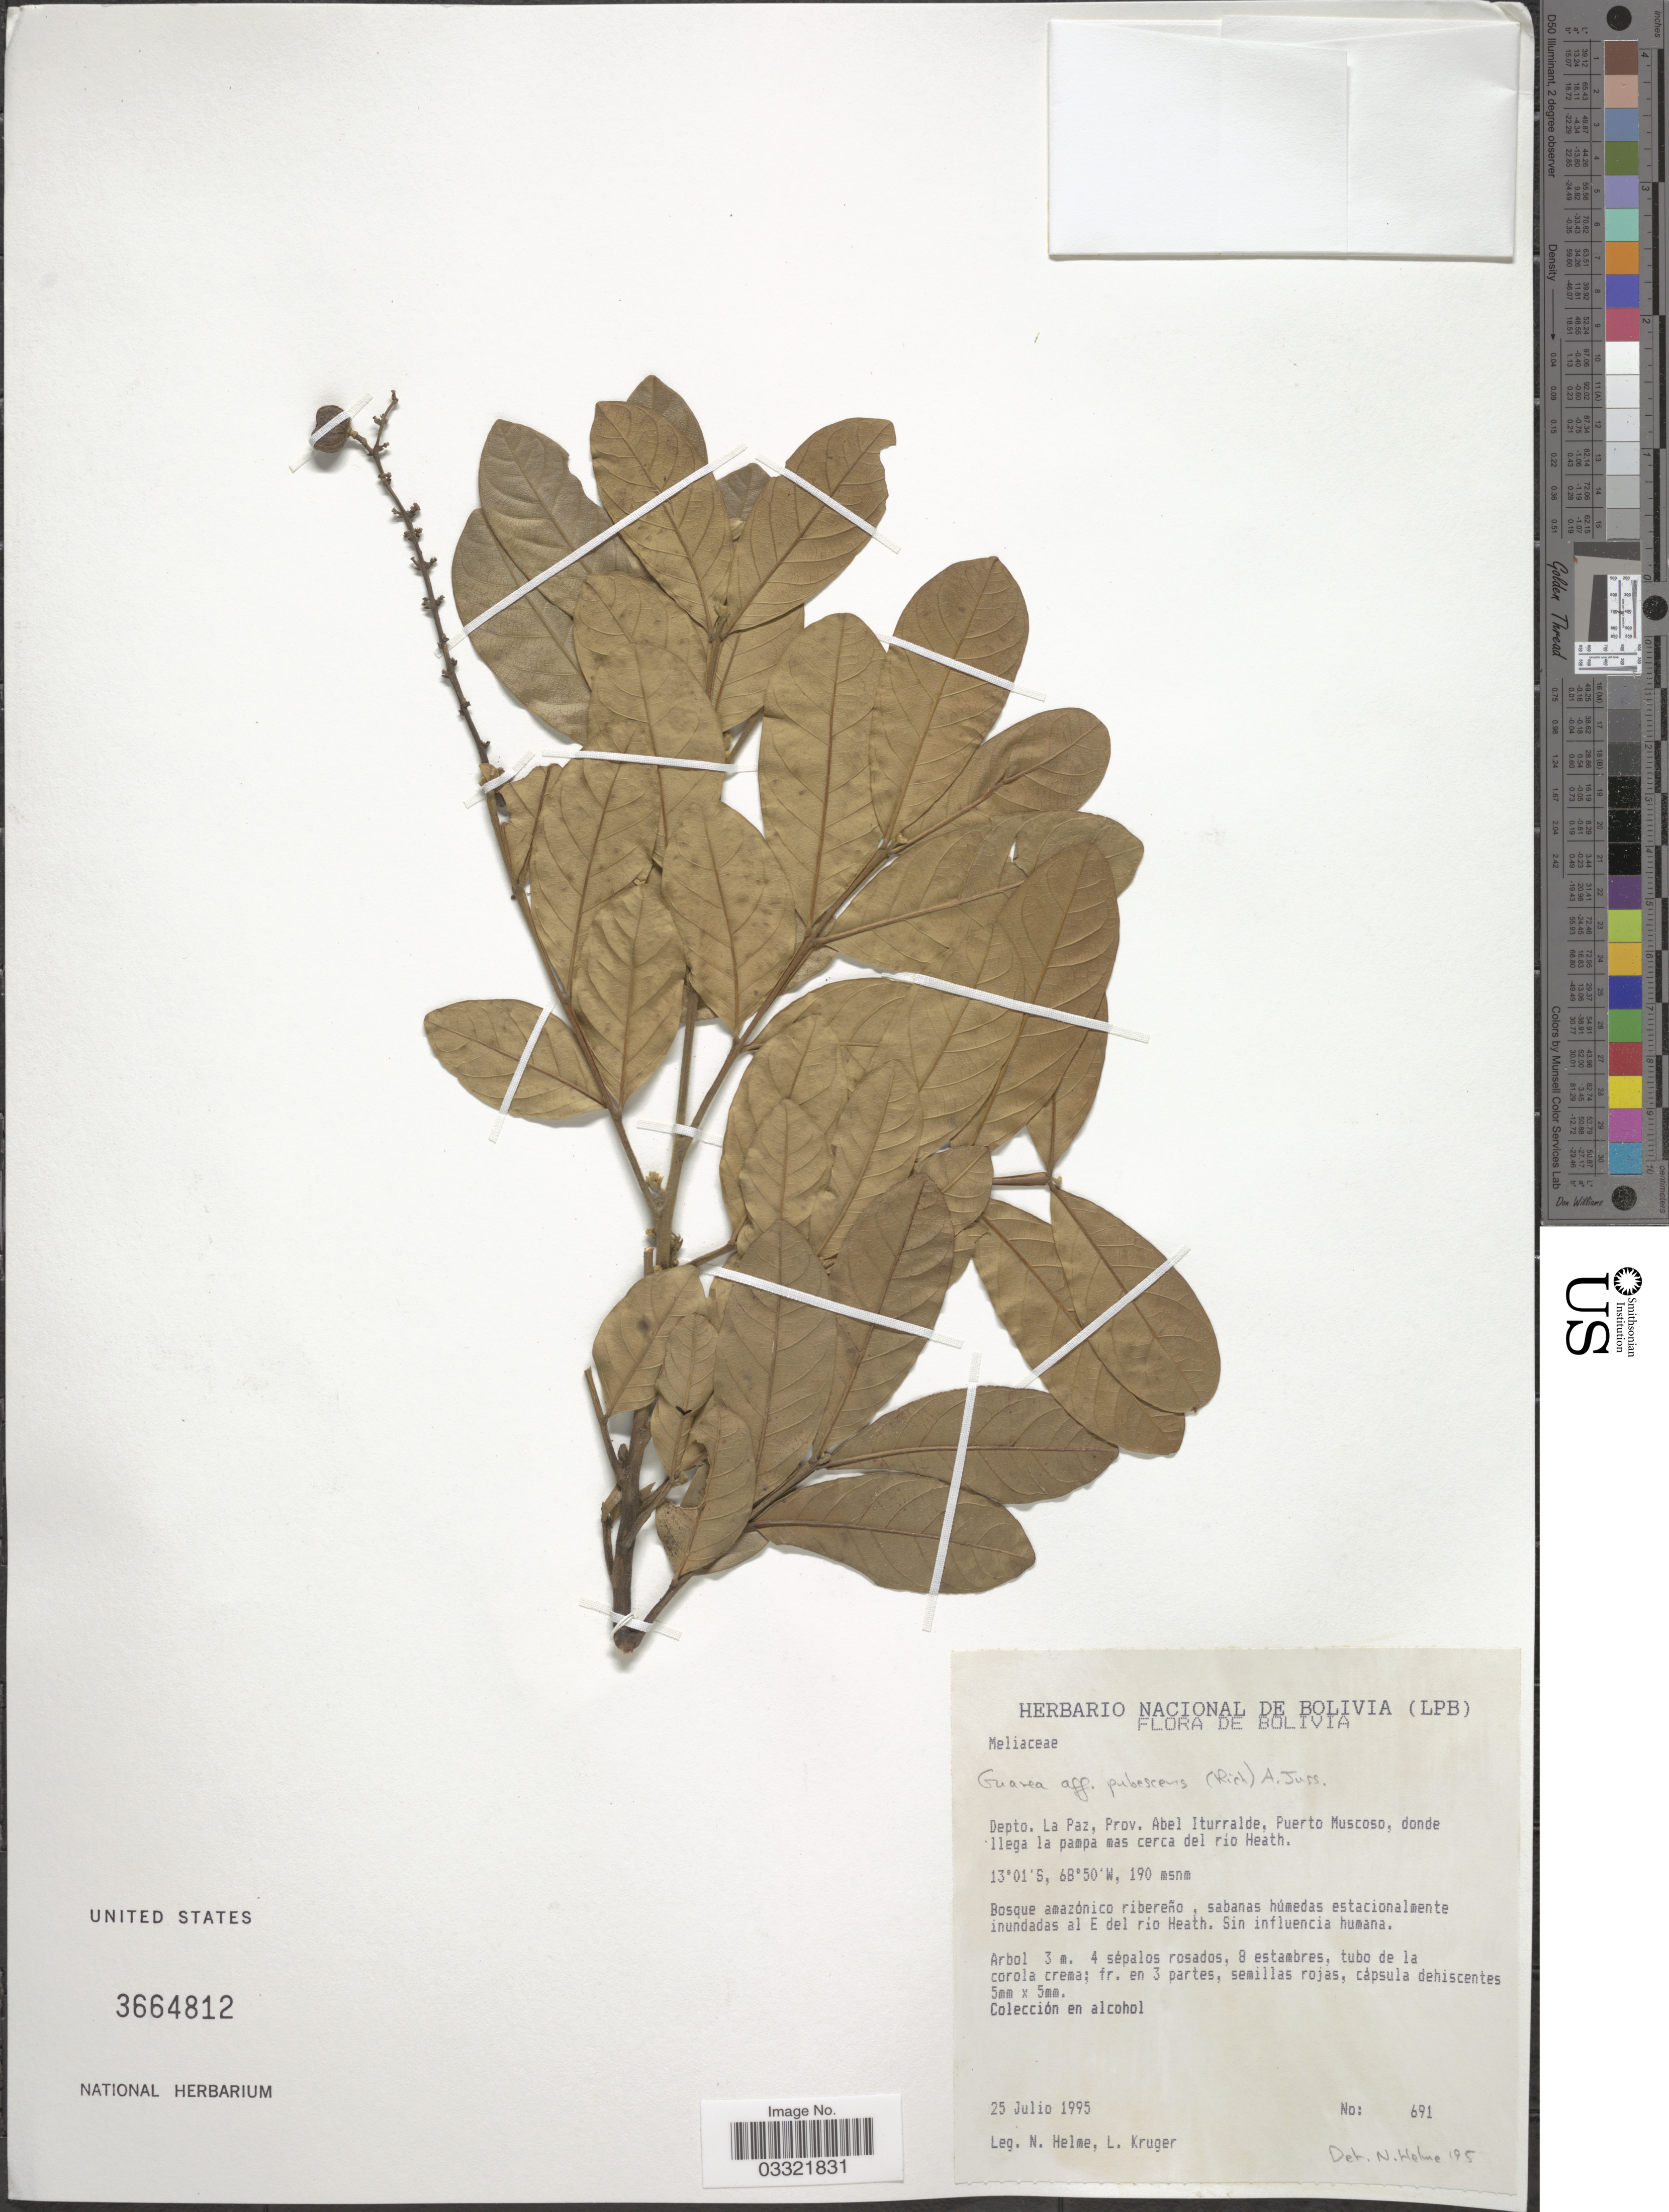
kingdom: Plantae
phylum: Tracheophyta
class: Magnoliopsida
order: Sapindales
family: Meliaceae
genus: Guarea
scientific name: Guarea pubescens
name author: (Rich.) A. Juss.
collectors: N. Helme & L. Kruger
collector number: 691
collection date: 1995-07-25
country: Bolivia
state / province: La Paz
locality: Depto. La Paz, Prov. Abel Iturralde, Puerto Muscoso, donde llega la pampa mas cerca del río Heath.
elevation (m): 190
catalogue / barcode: US 3664812